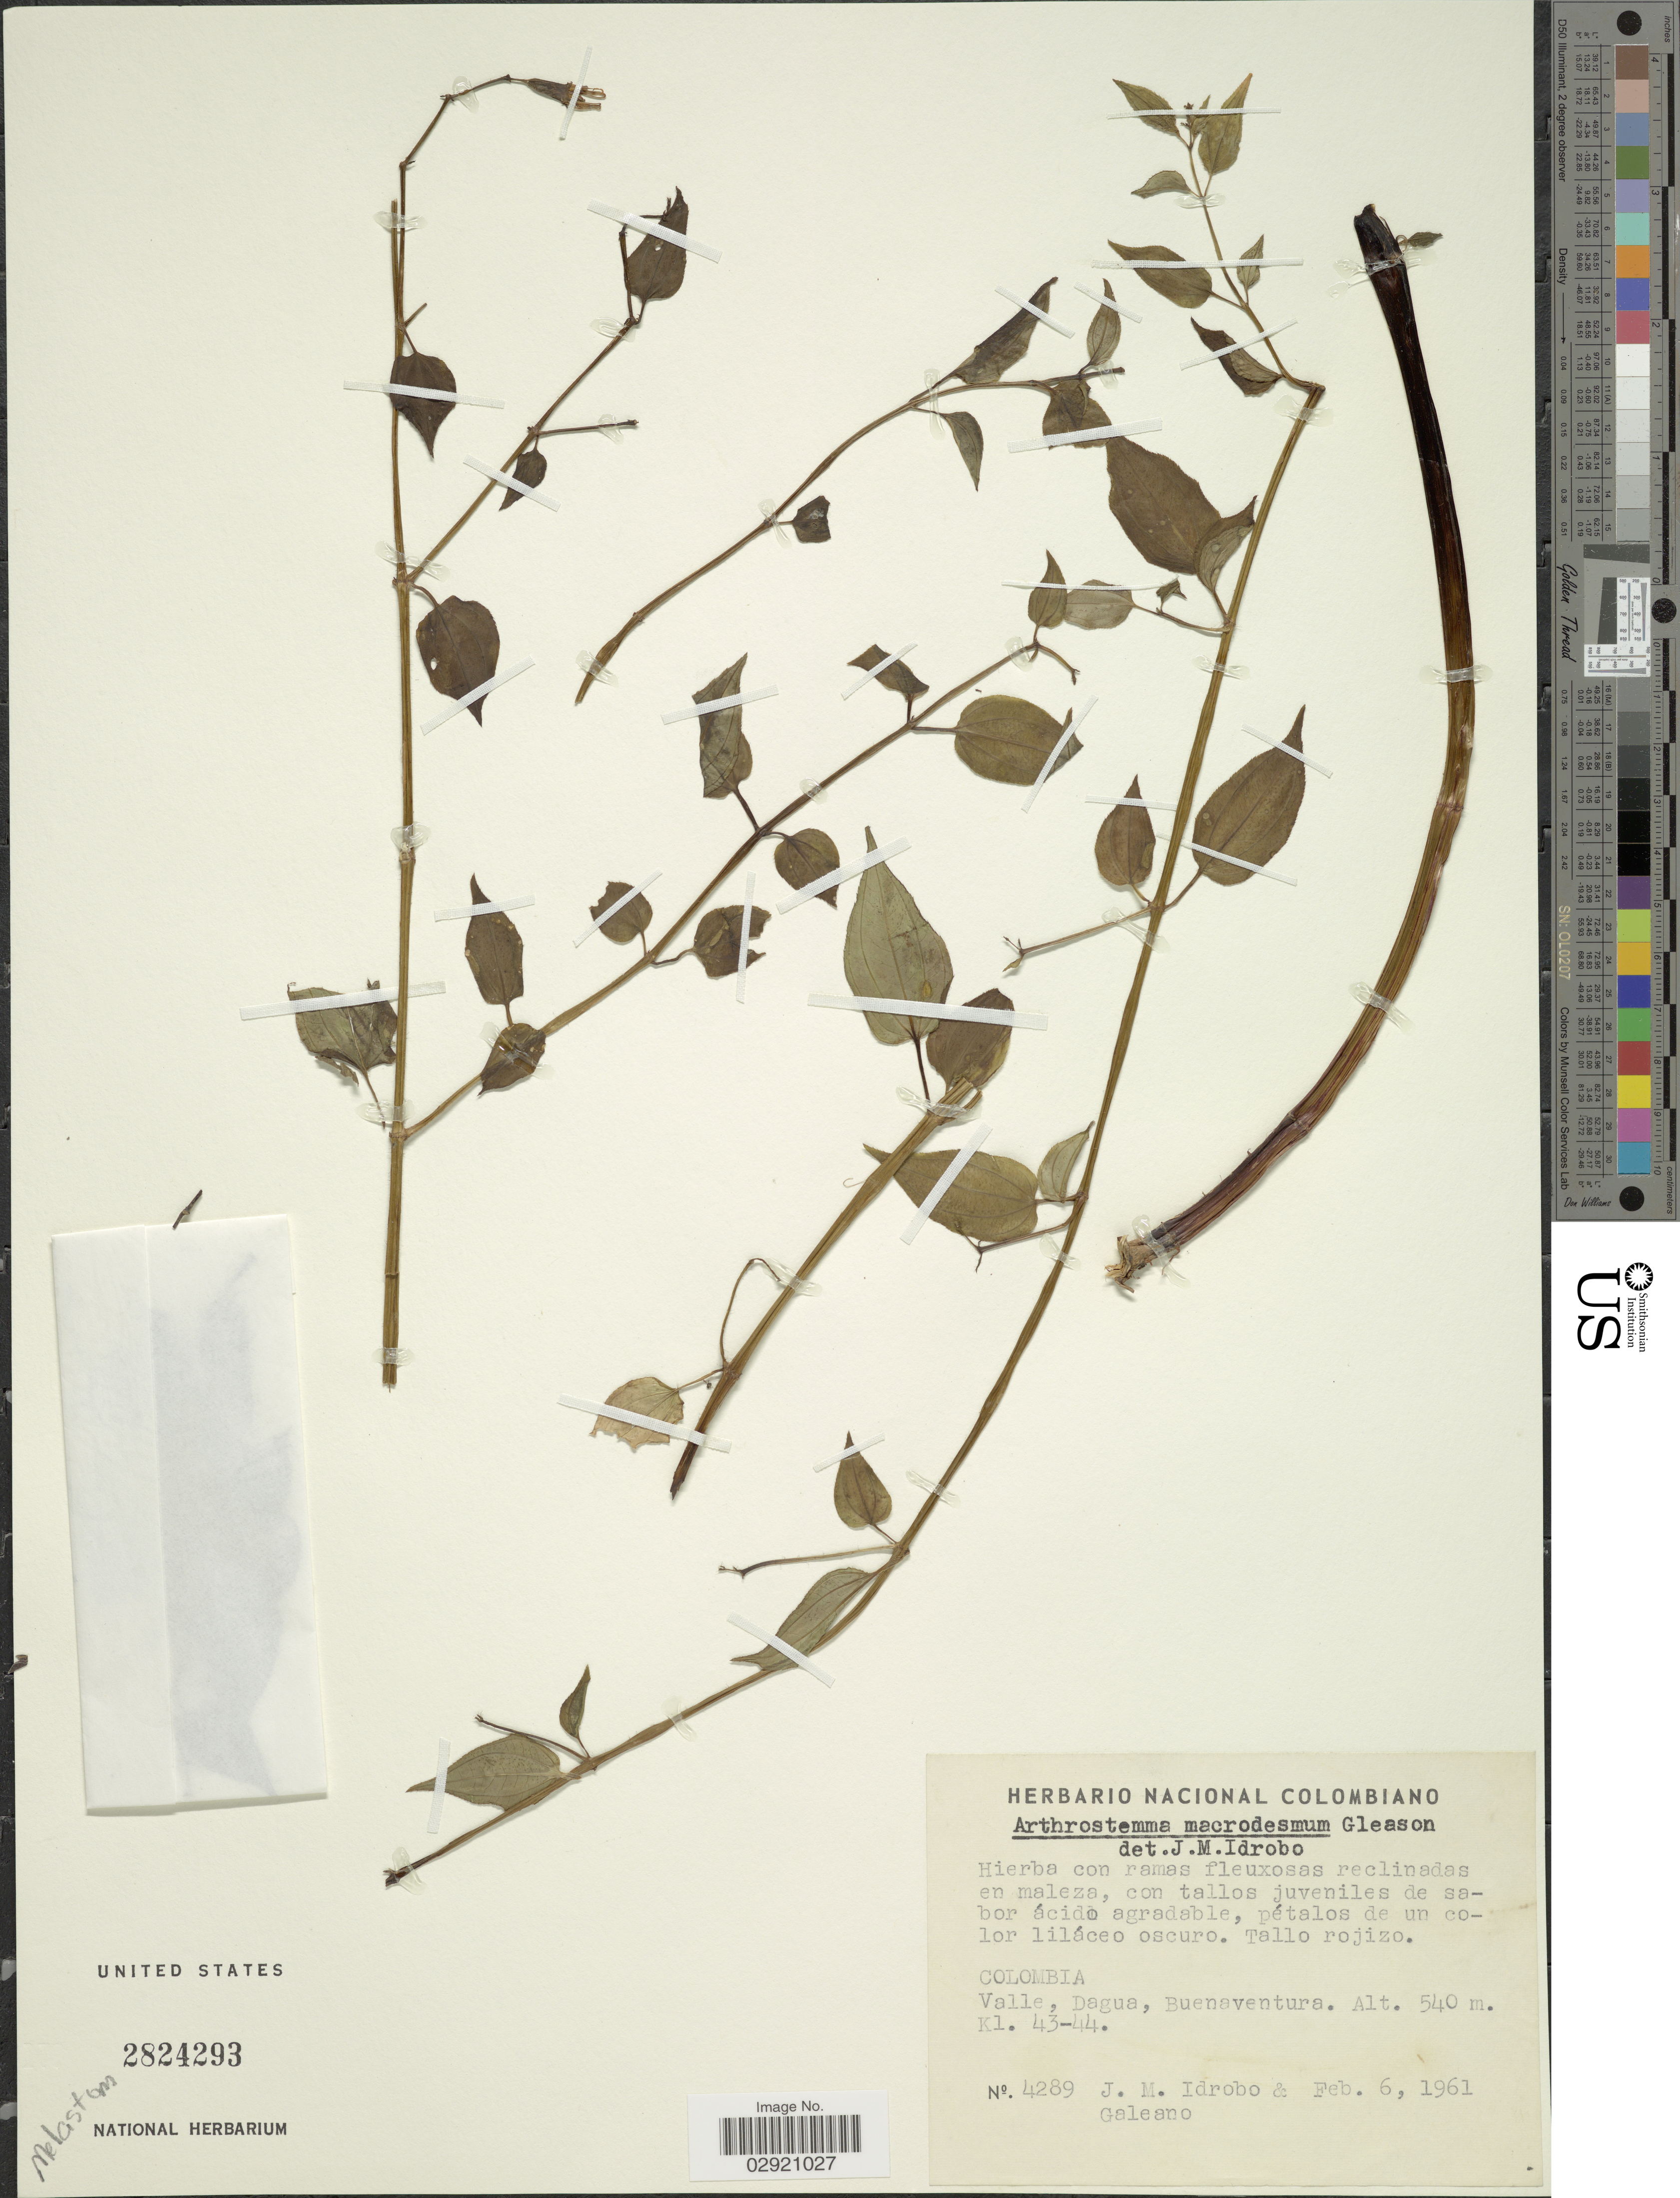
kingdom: Plantae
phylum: Tracheophyta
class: Magnoliopsida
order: Myrtales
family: Melastomataceae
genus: Arthrostemma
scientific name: Arthrostemma ciliatum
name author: Pav. ex D. Don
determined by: Strong, Mark T., (BOT), Smithsonian Institution - National Museum of Natural History (UNITED STATES)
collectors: J. M. Idrobo & -. Galeano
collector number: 4289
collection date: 1961-02-06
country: Colombia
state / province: Valle del Cauca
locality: Valle, Dagua, Buenaventura. Kl. 43-44.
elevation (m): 540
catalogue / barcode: US 2824293